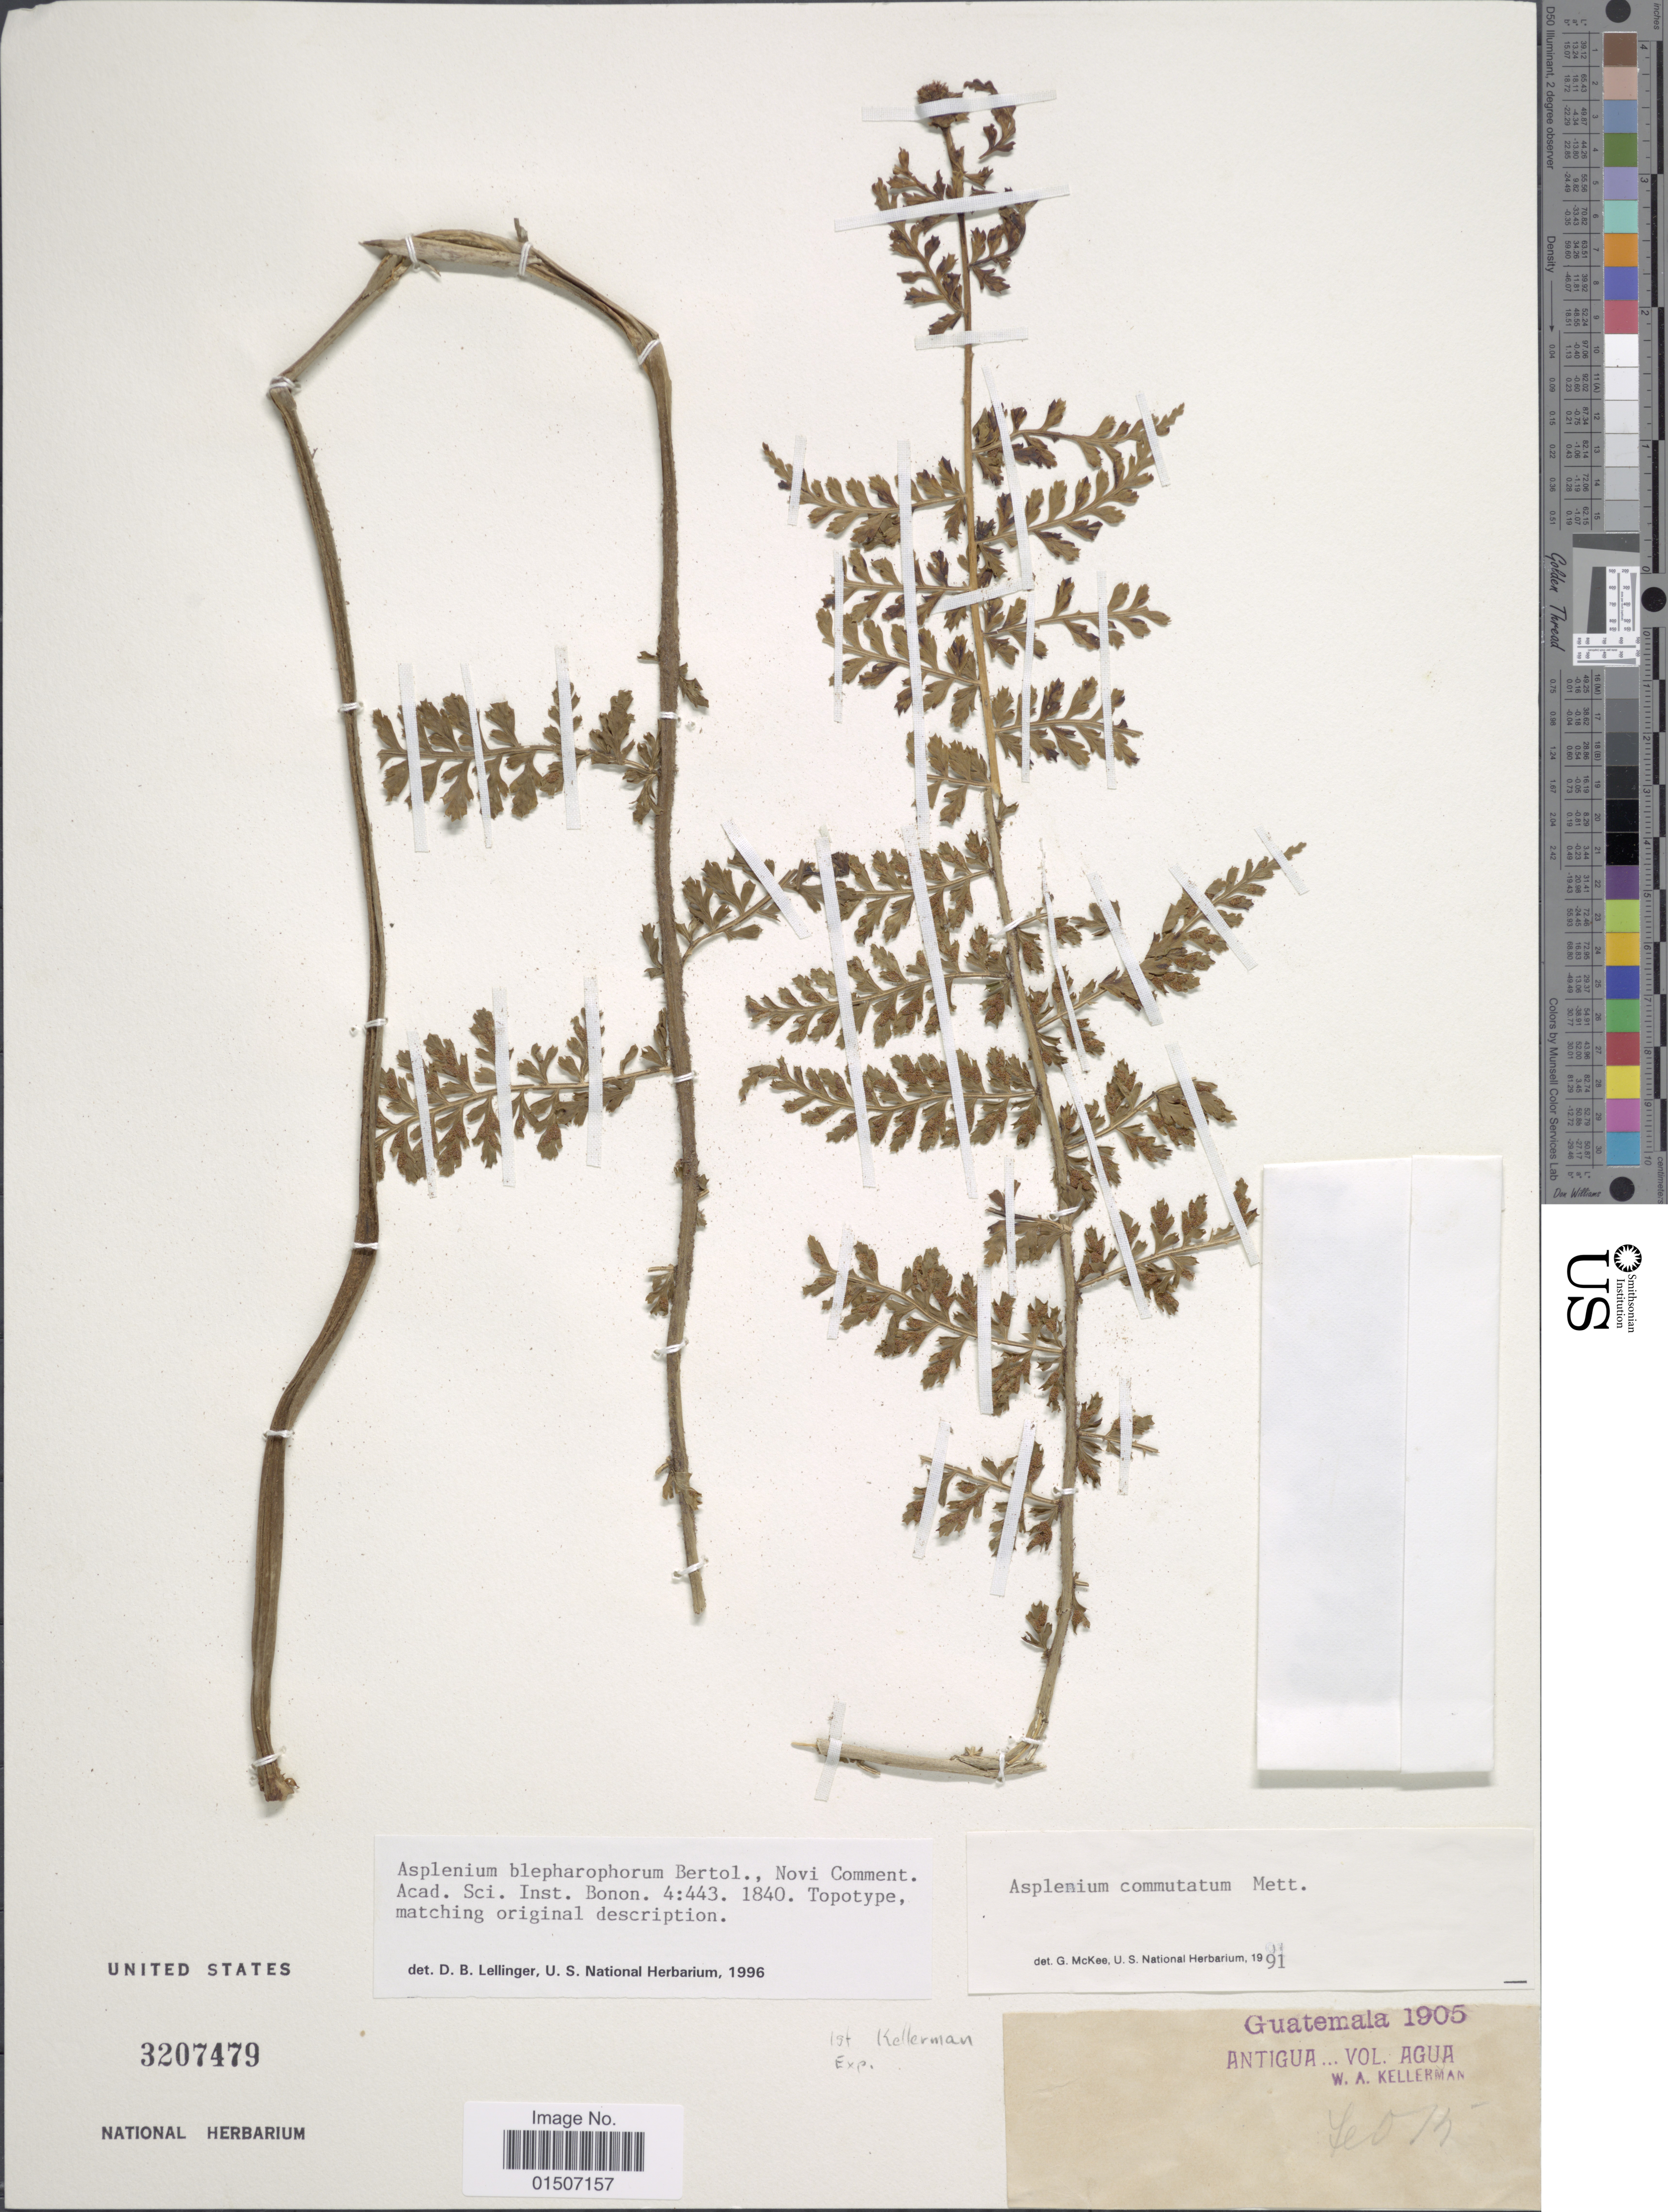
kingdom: Plantae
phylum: Tracheophyta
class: Polypodiopsida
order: Polypodiales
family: Aspleniaceae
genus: Asplenium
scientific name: Asplenium myapteron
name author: Fée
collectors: W. Kellerman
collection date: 1905-02-15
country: Guatemala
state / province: Guatemala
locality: Antigua, Vol. Agua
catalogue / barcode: US 3207479